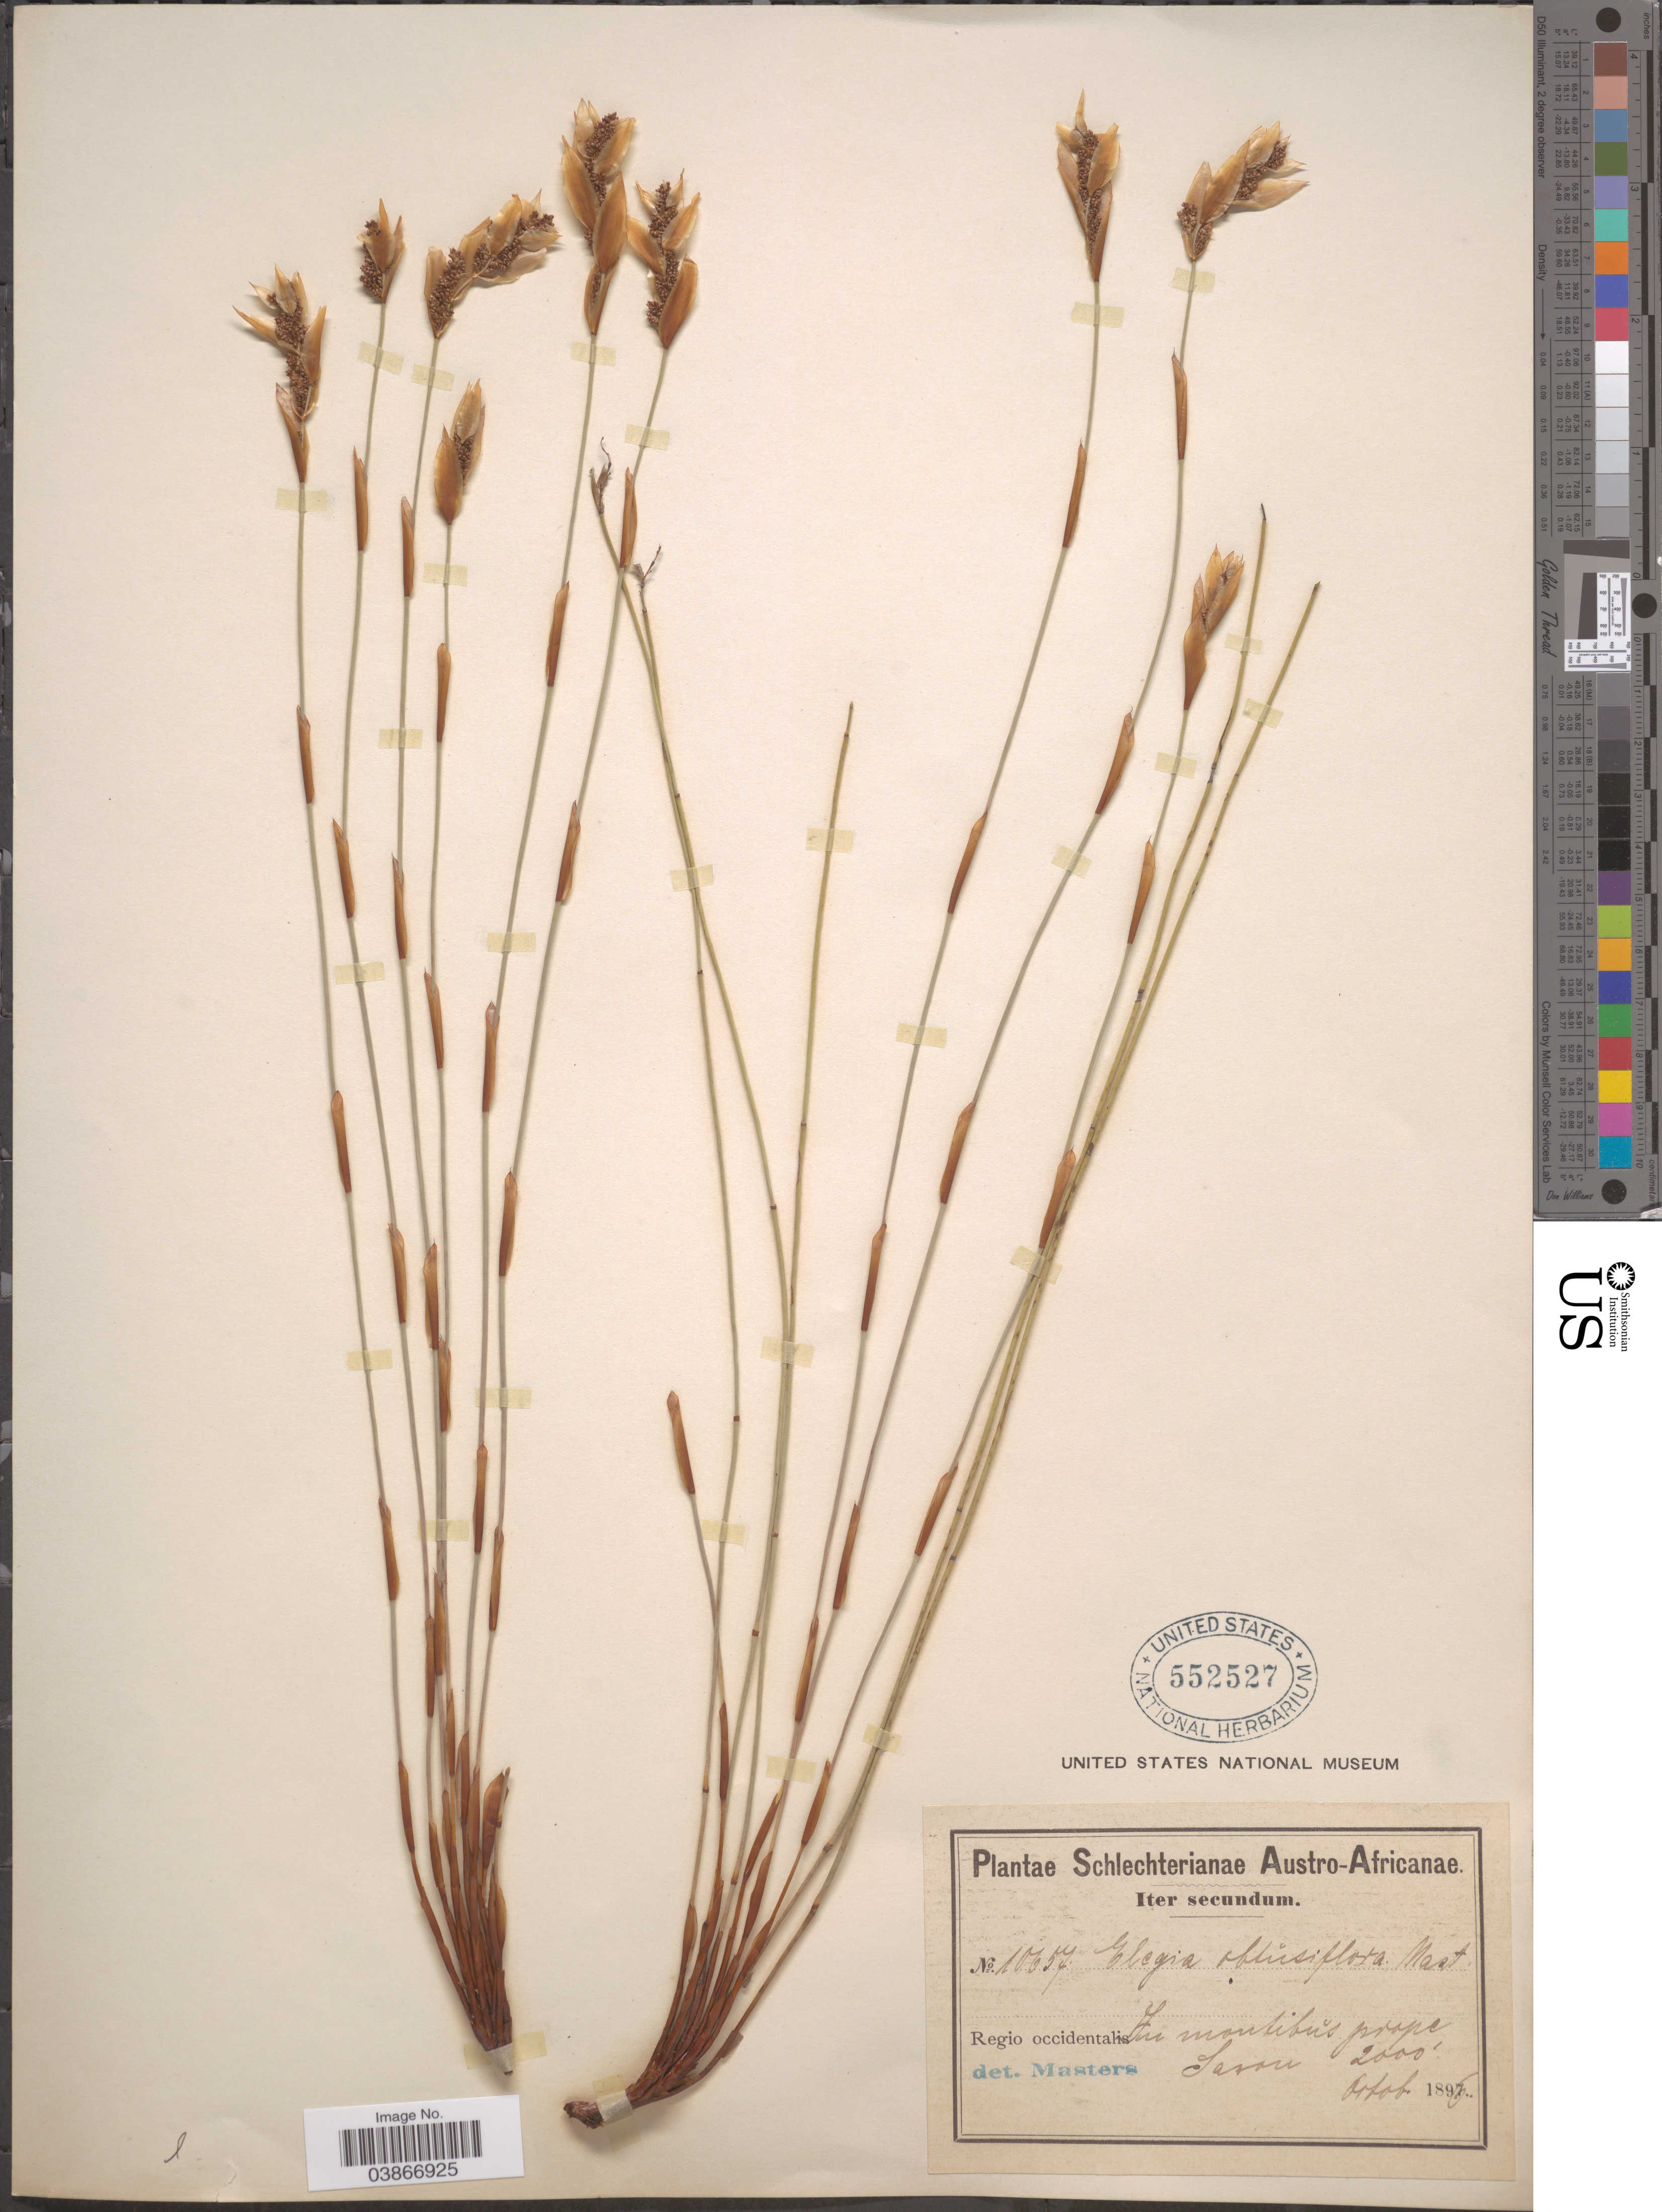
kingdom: Plantae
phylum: Tracheophyta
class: Liliopsida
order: Poales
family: Restionaceae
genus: Elegia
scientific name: Elegia obtusiflora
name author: Mast.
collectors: Schlechter, --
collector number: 10657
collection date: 1896-10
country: South Africa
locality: Austro-Africanae. Regio occidentalis. In montibŭs prope Aron.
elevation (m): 610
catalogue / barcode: US 552527